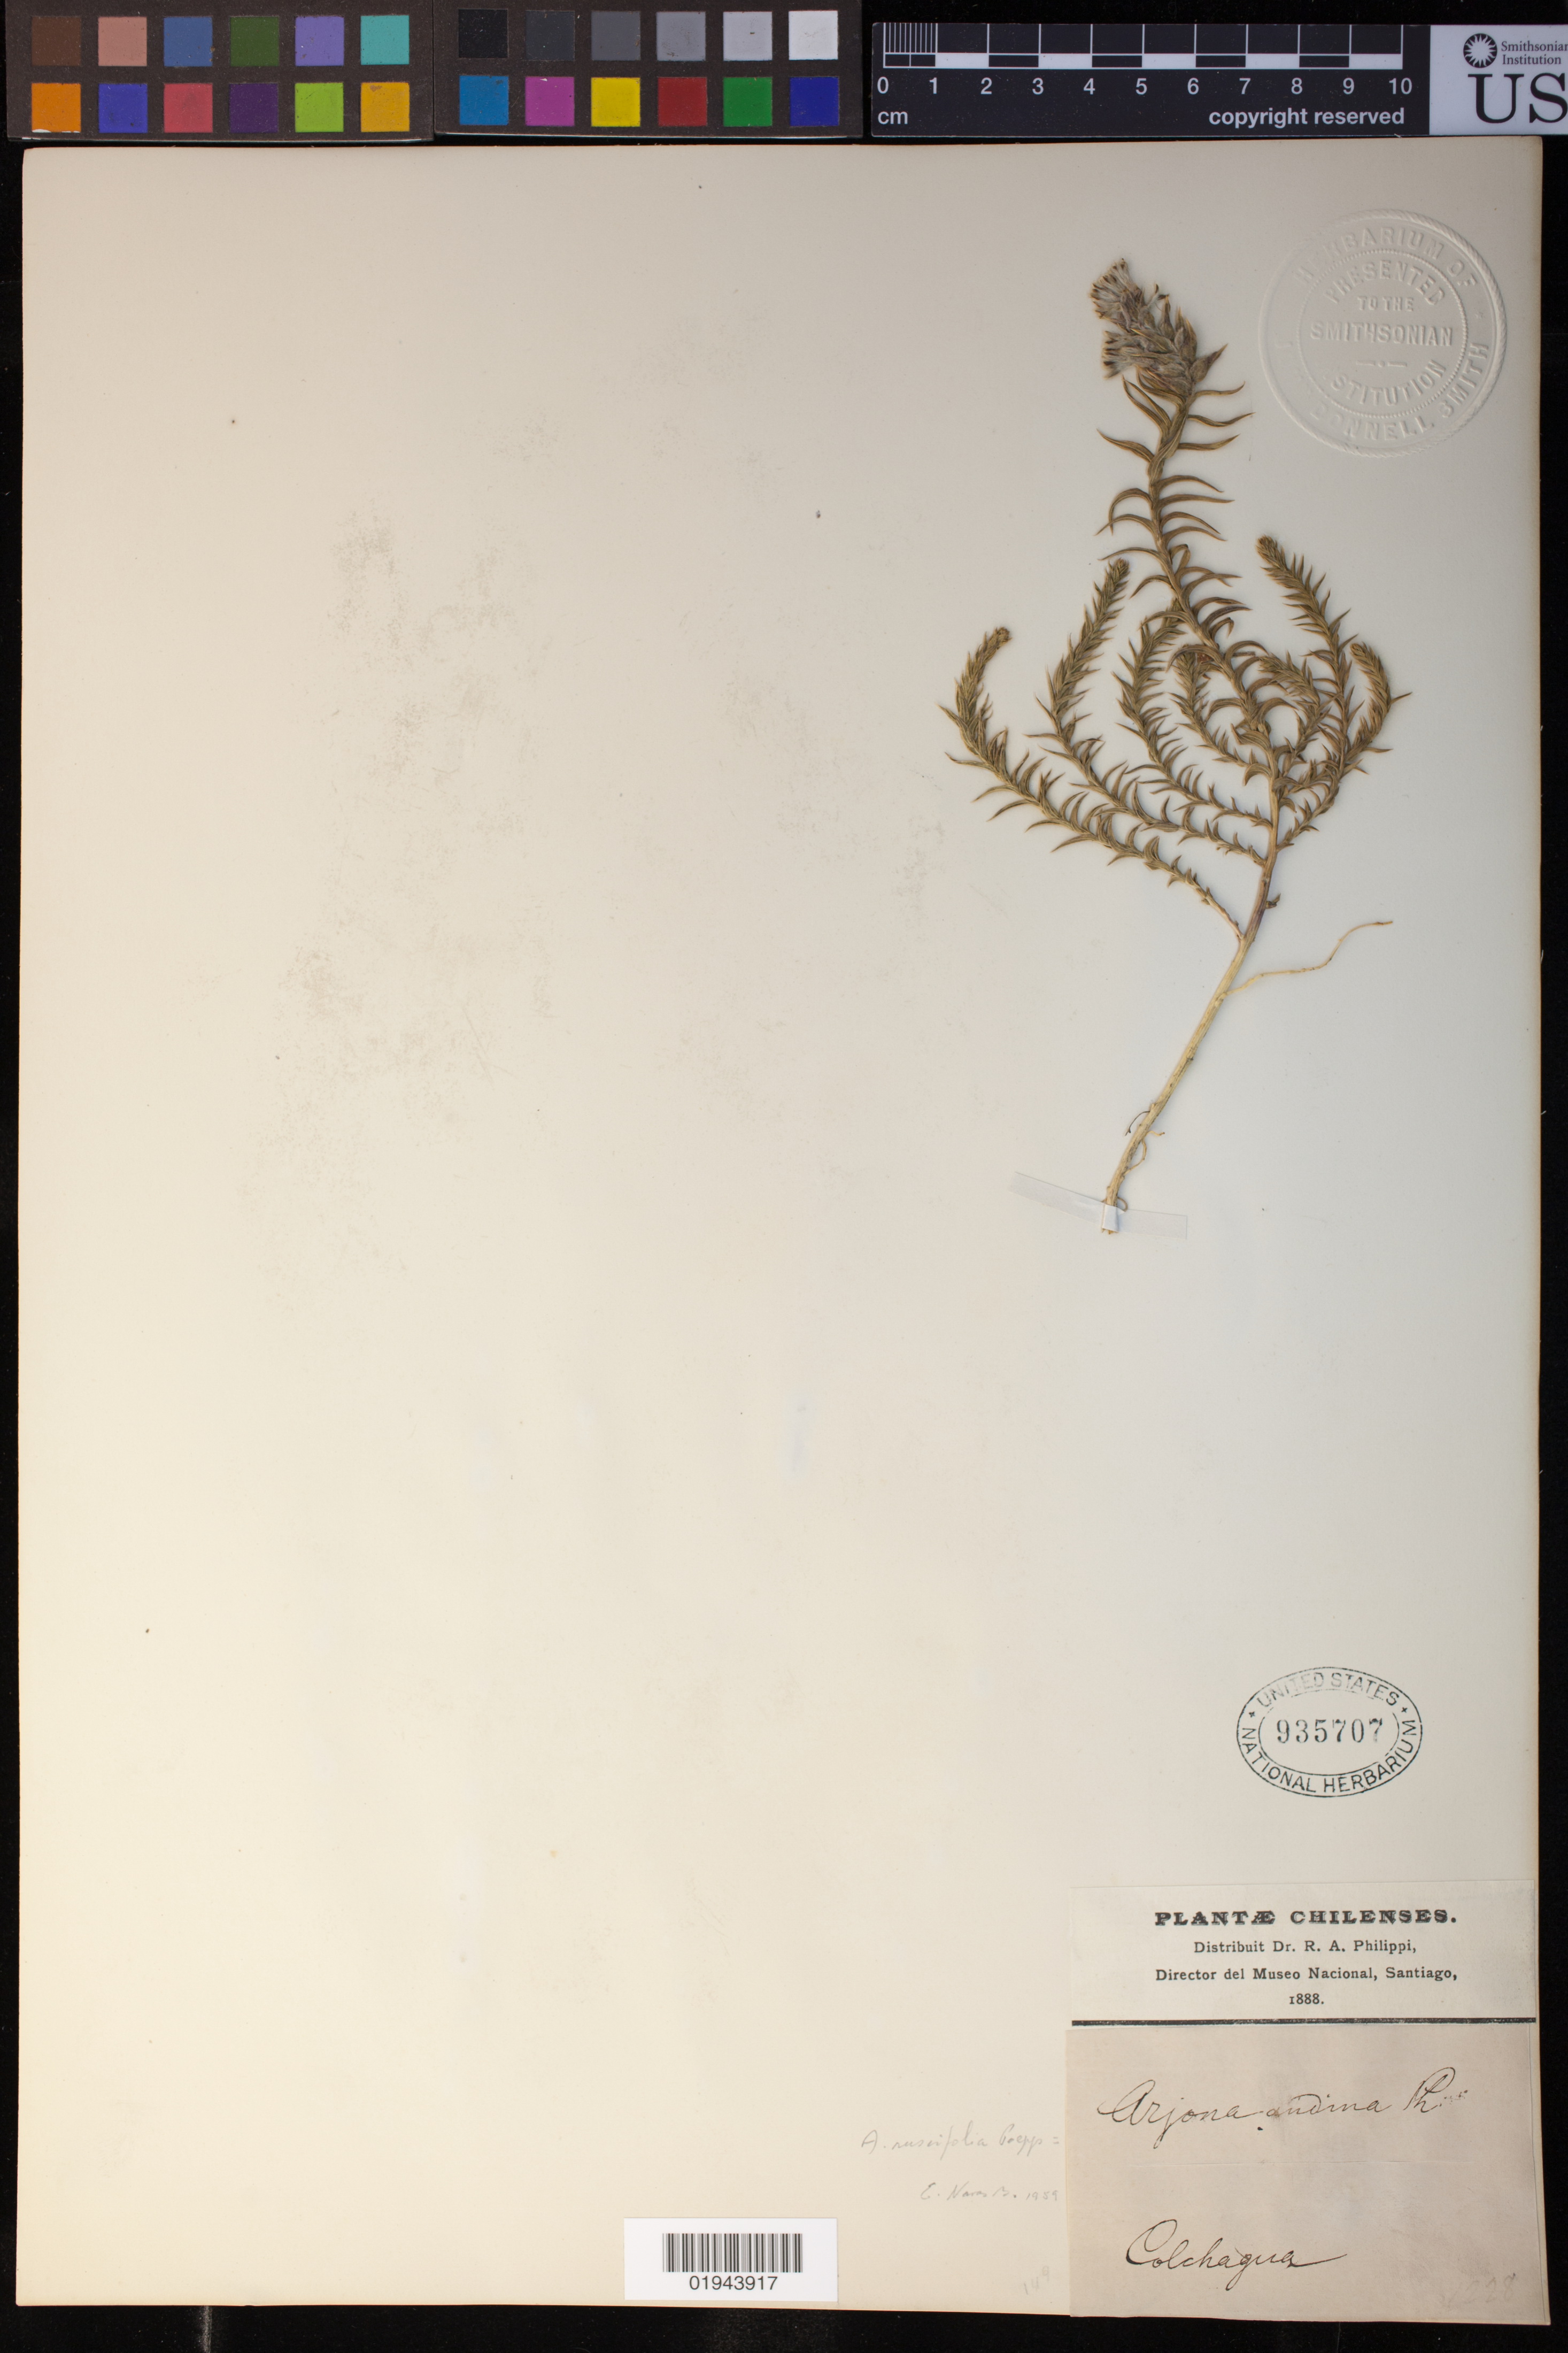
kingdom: Plantae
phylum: Tracheophyta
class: Magnoliopsida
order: Santalales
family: Schoepfiaceae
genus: Arjona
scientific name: Arjona andina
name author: Phil.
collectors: R. A. Philippi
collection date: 1888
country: Chile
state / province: O'Higgins (VI)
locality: Colchagua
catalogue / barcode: US 935707